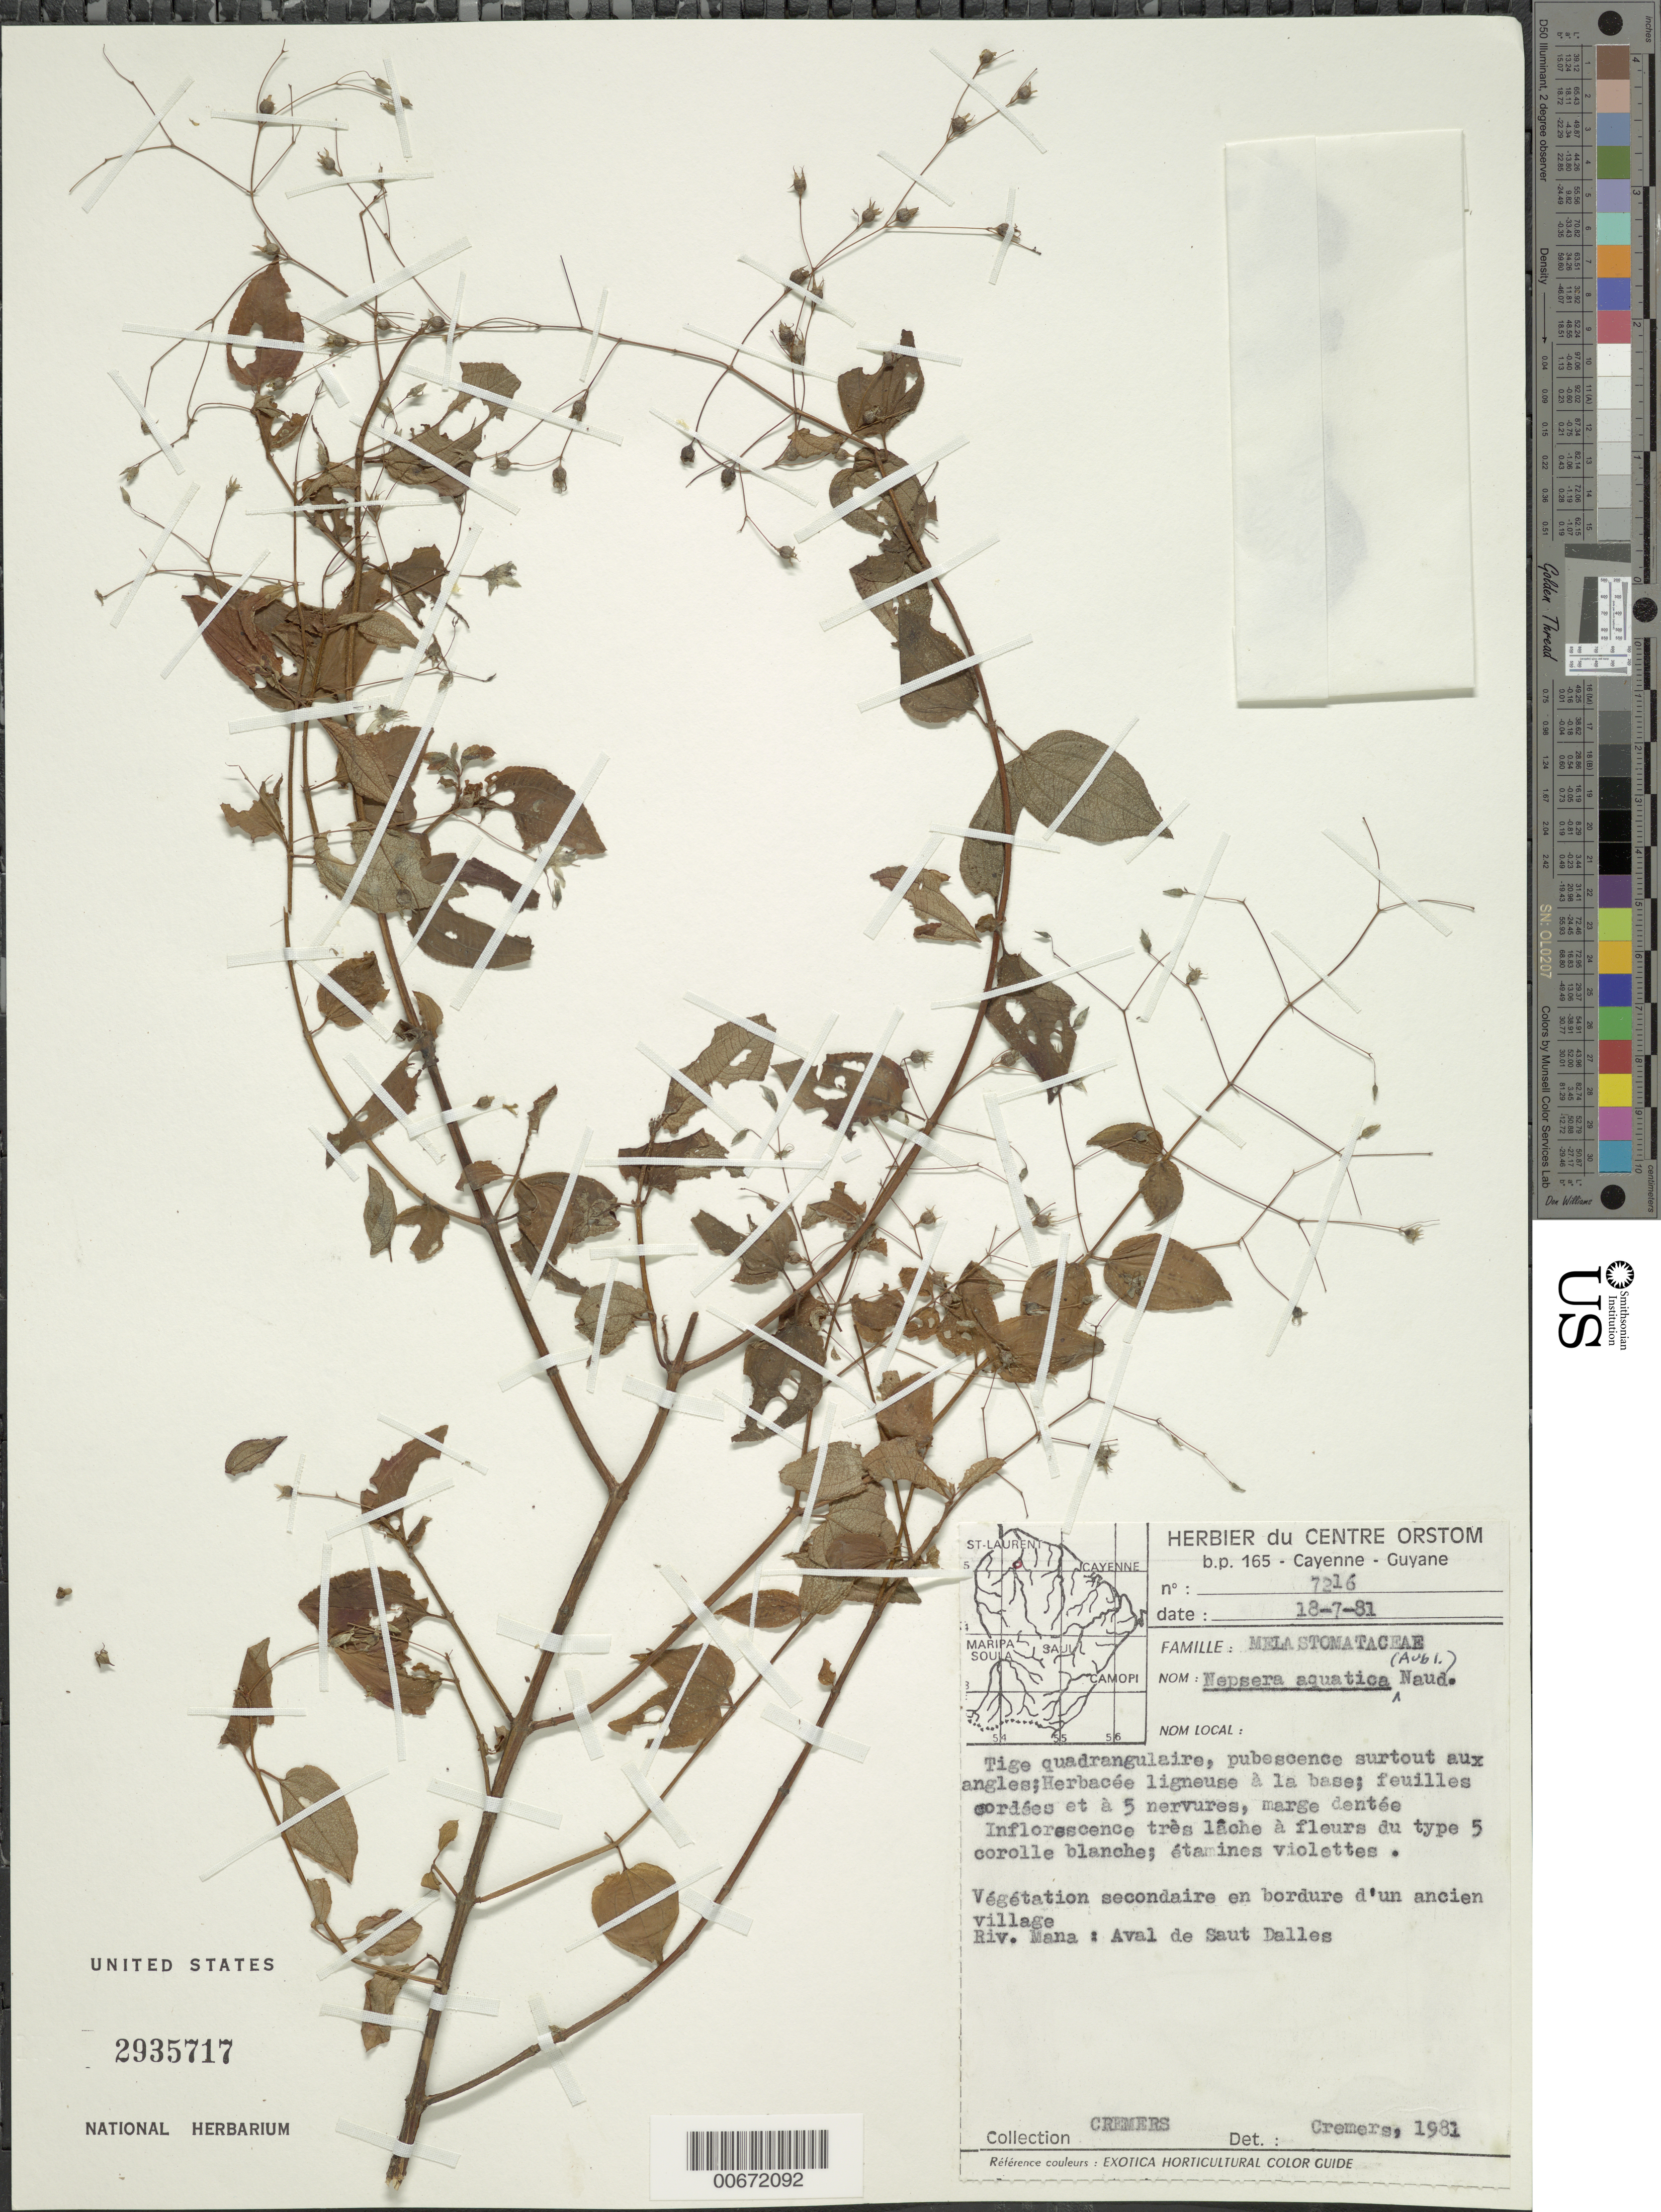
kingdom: Plantae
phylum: Tracheophyta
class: Magnoliopsida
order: Myrtales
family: Melastomataceae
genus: Nepsera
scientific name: Nepsera aquatica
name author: (Aubl.) Naudin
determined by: Cremers, Georges A.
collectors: G. Cremers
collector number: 7216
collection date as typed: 18-Jul-81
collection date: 1981-07-18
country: French Guiana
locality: Rivière Mana, Saut Dalles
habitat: Secondary vegetation near old village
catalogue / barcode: US 2935717